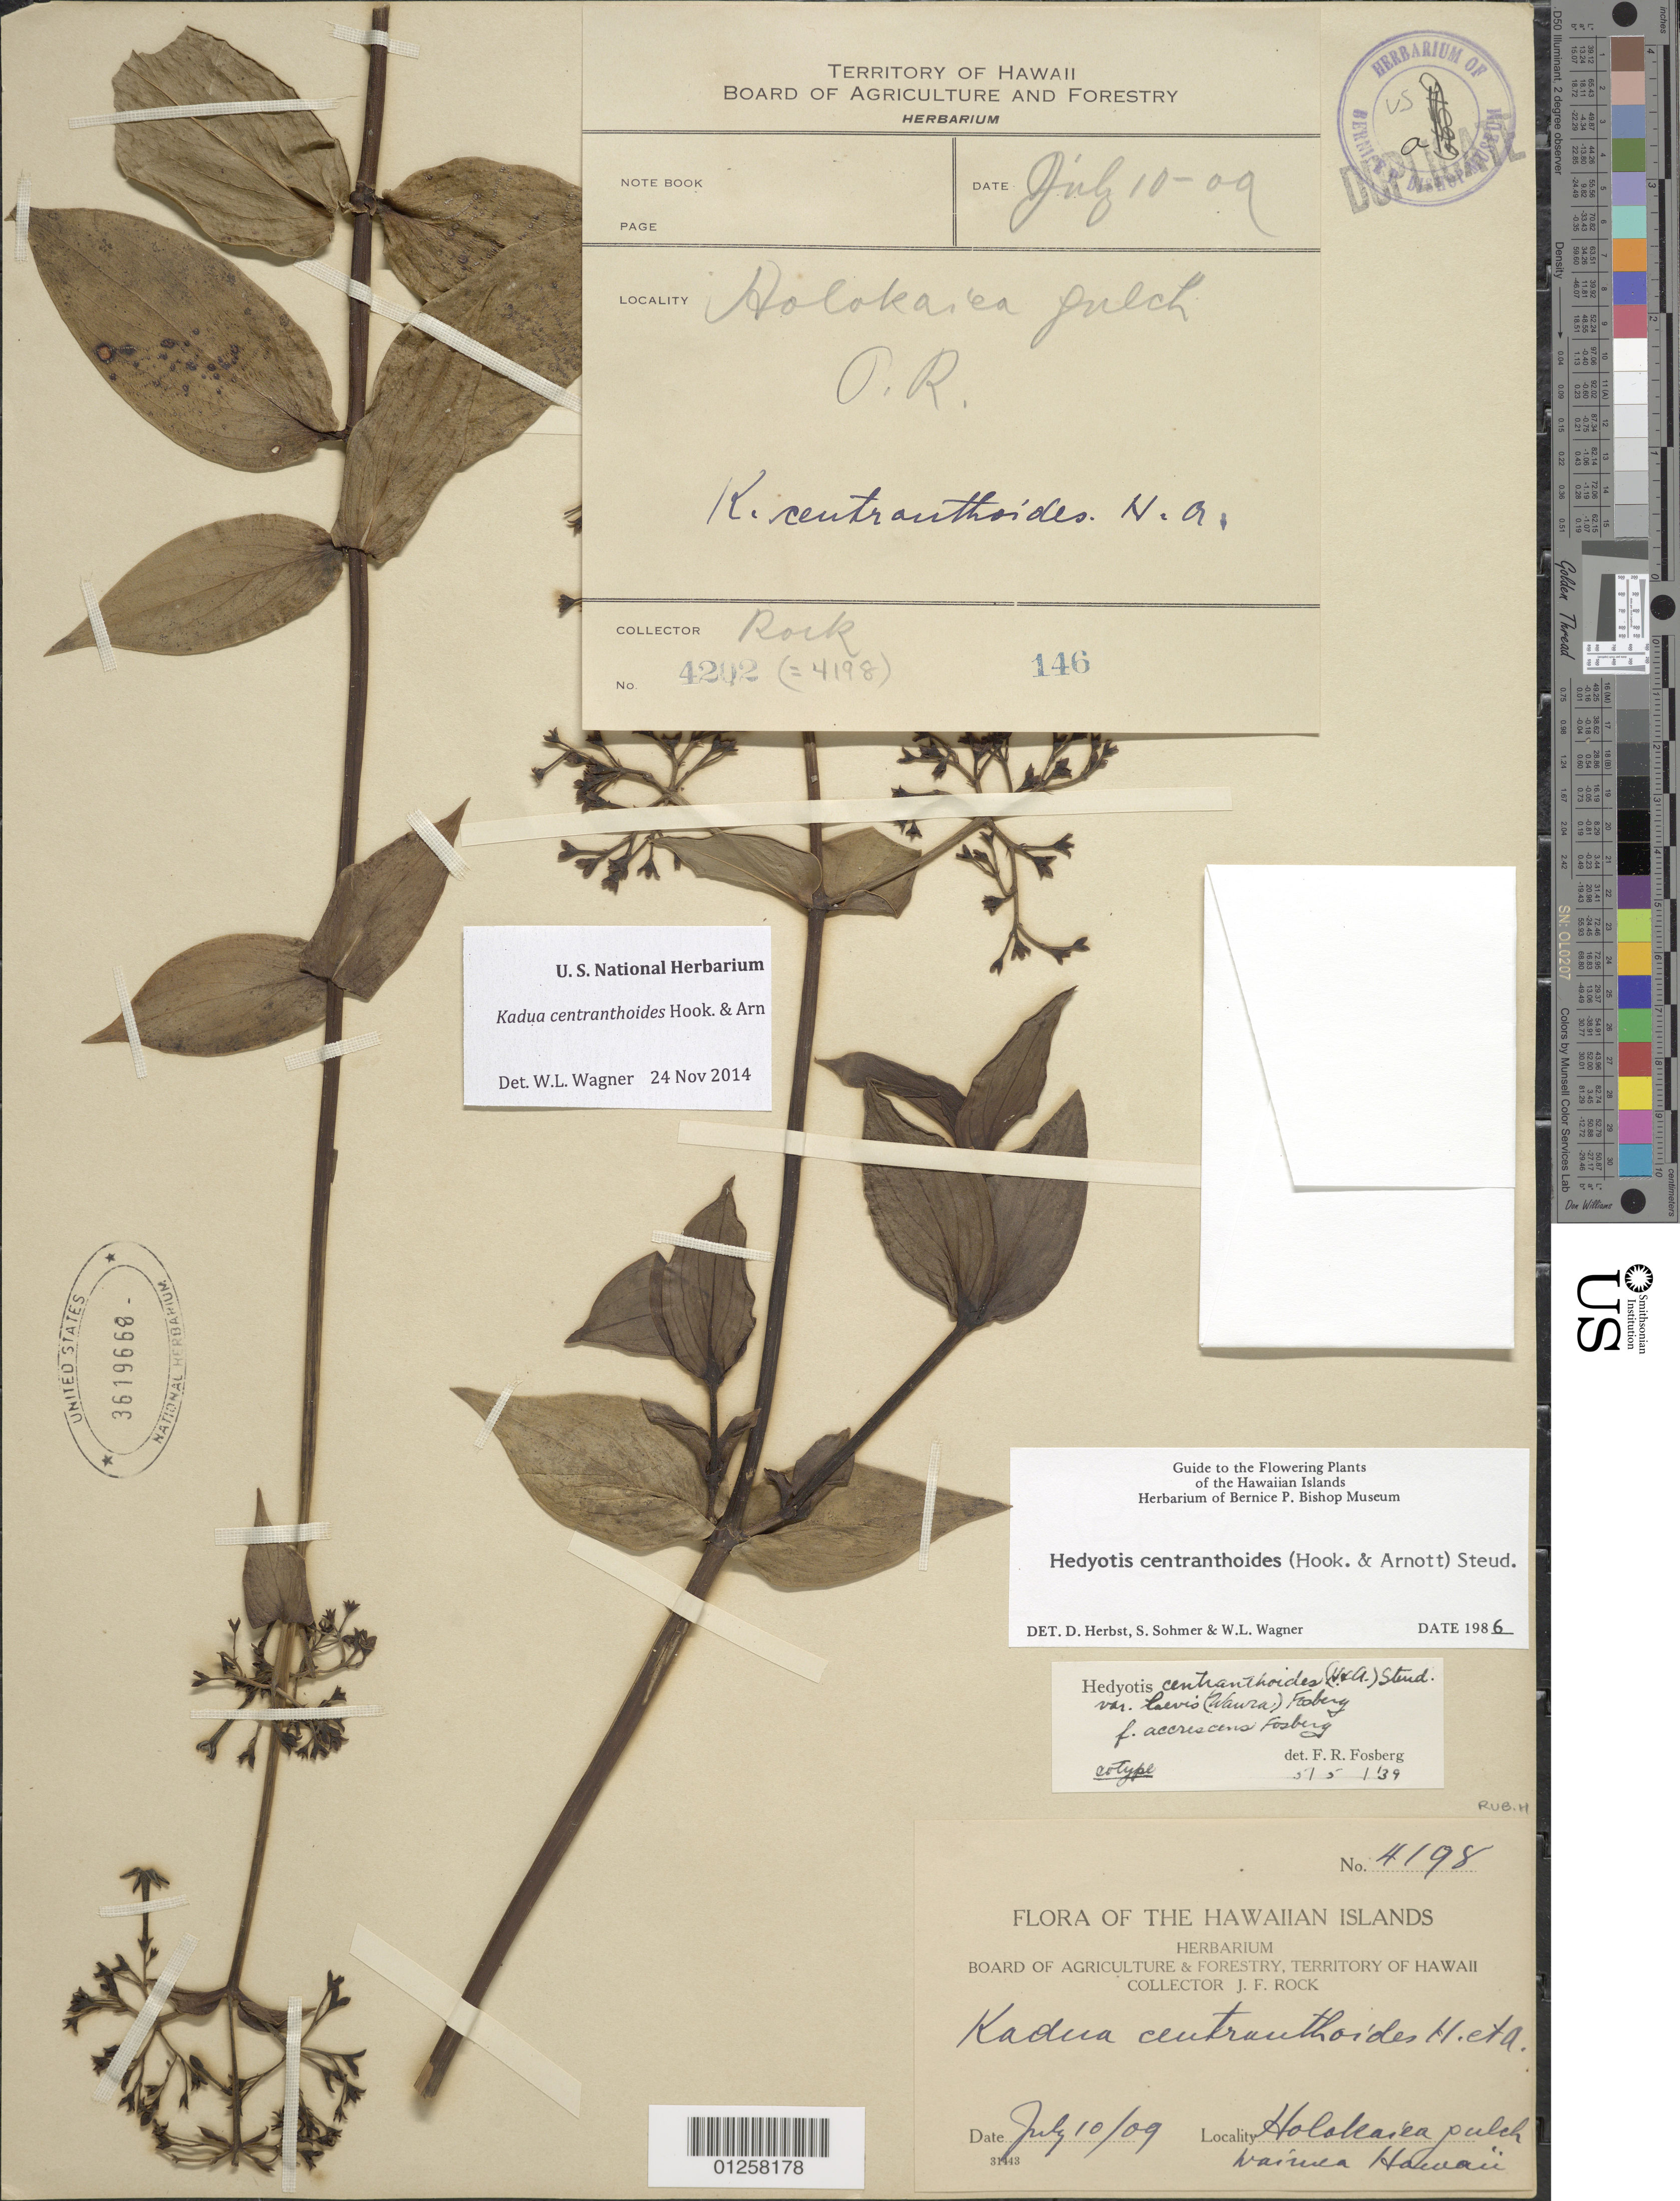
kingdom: Plantae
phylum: Tracheophyta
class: Magnoliopsida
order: Gentianales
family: Rubiaceae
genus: Kadua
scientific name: Kadua centranthoides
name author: Hook. & Arn.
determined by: Wagner, W. L., (BOT), Smithsonian Institution - National Museum of Natural History (UNITED STATES)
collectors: J. F. Rock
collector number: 4198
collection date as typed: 10 Jul 1909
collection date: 1909-07-10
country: United States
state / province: Hawaii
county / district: Hawaii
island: Hawaii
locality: Holokaiea Gulch, Waimea.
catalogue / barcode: US 3619668